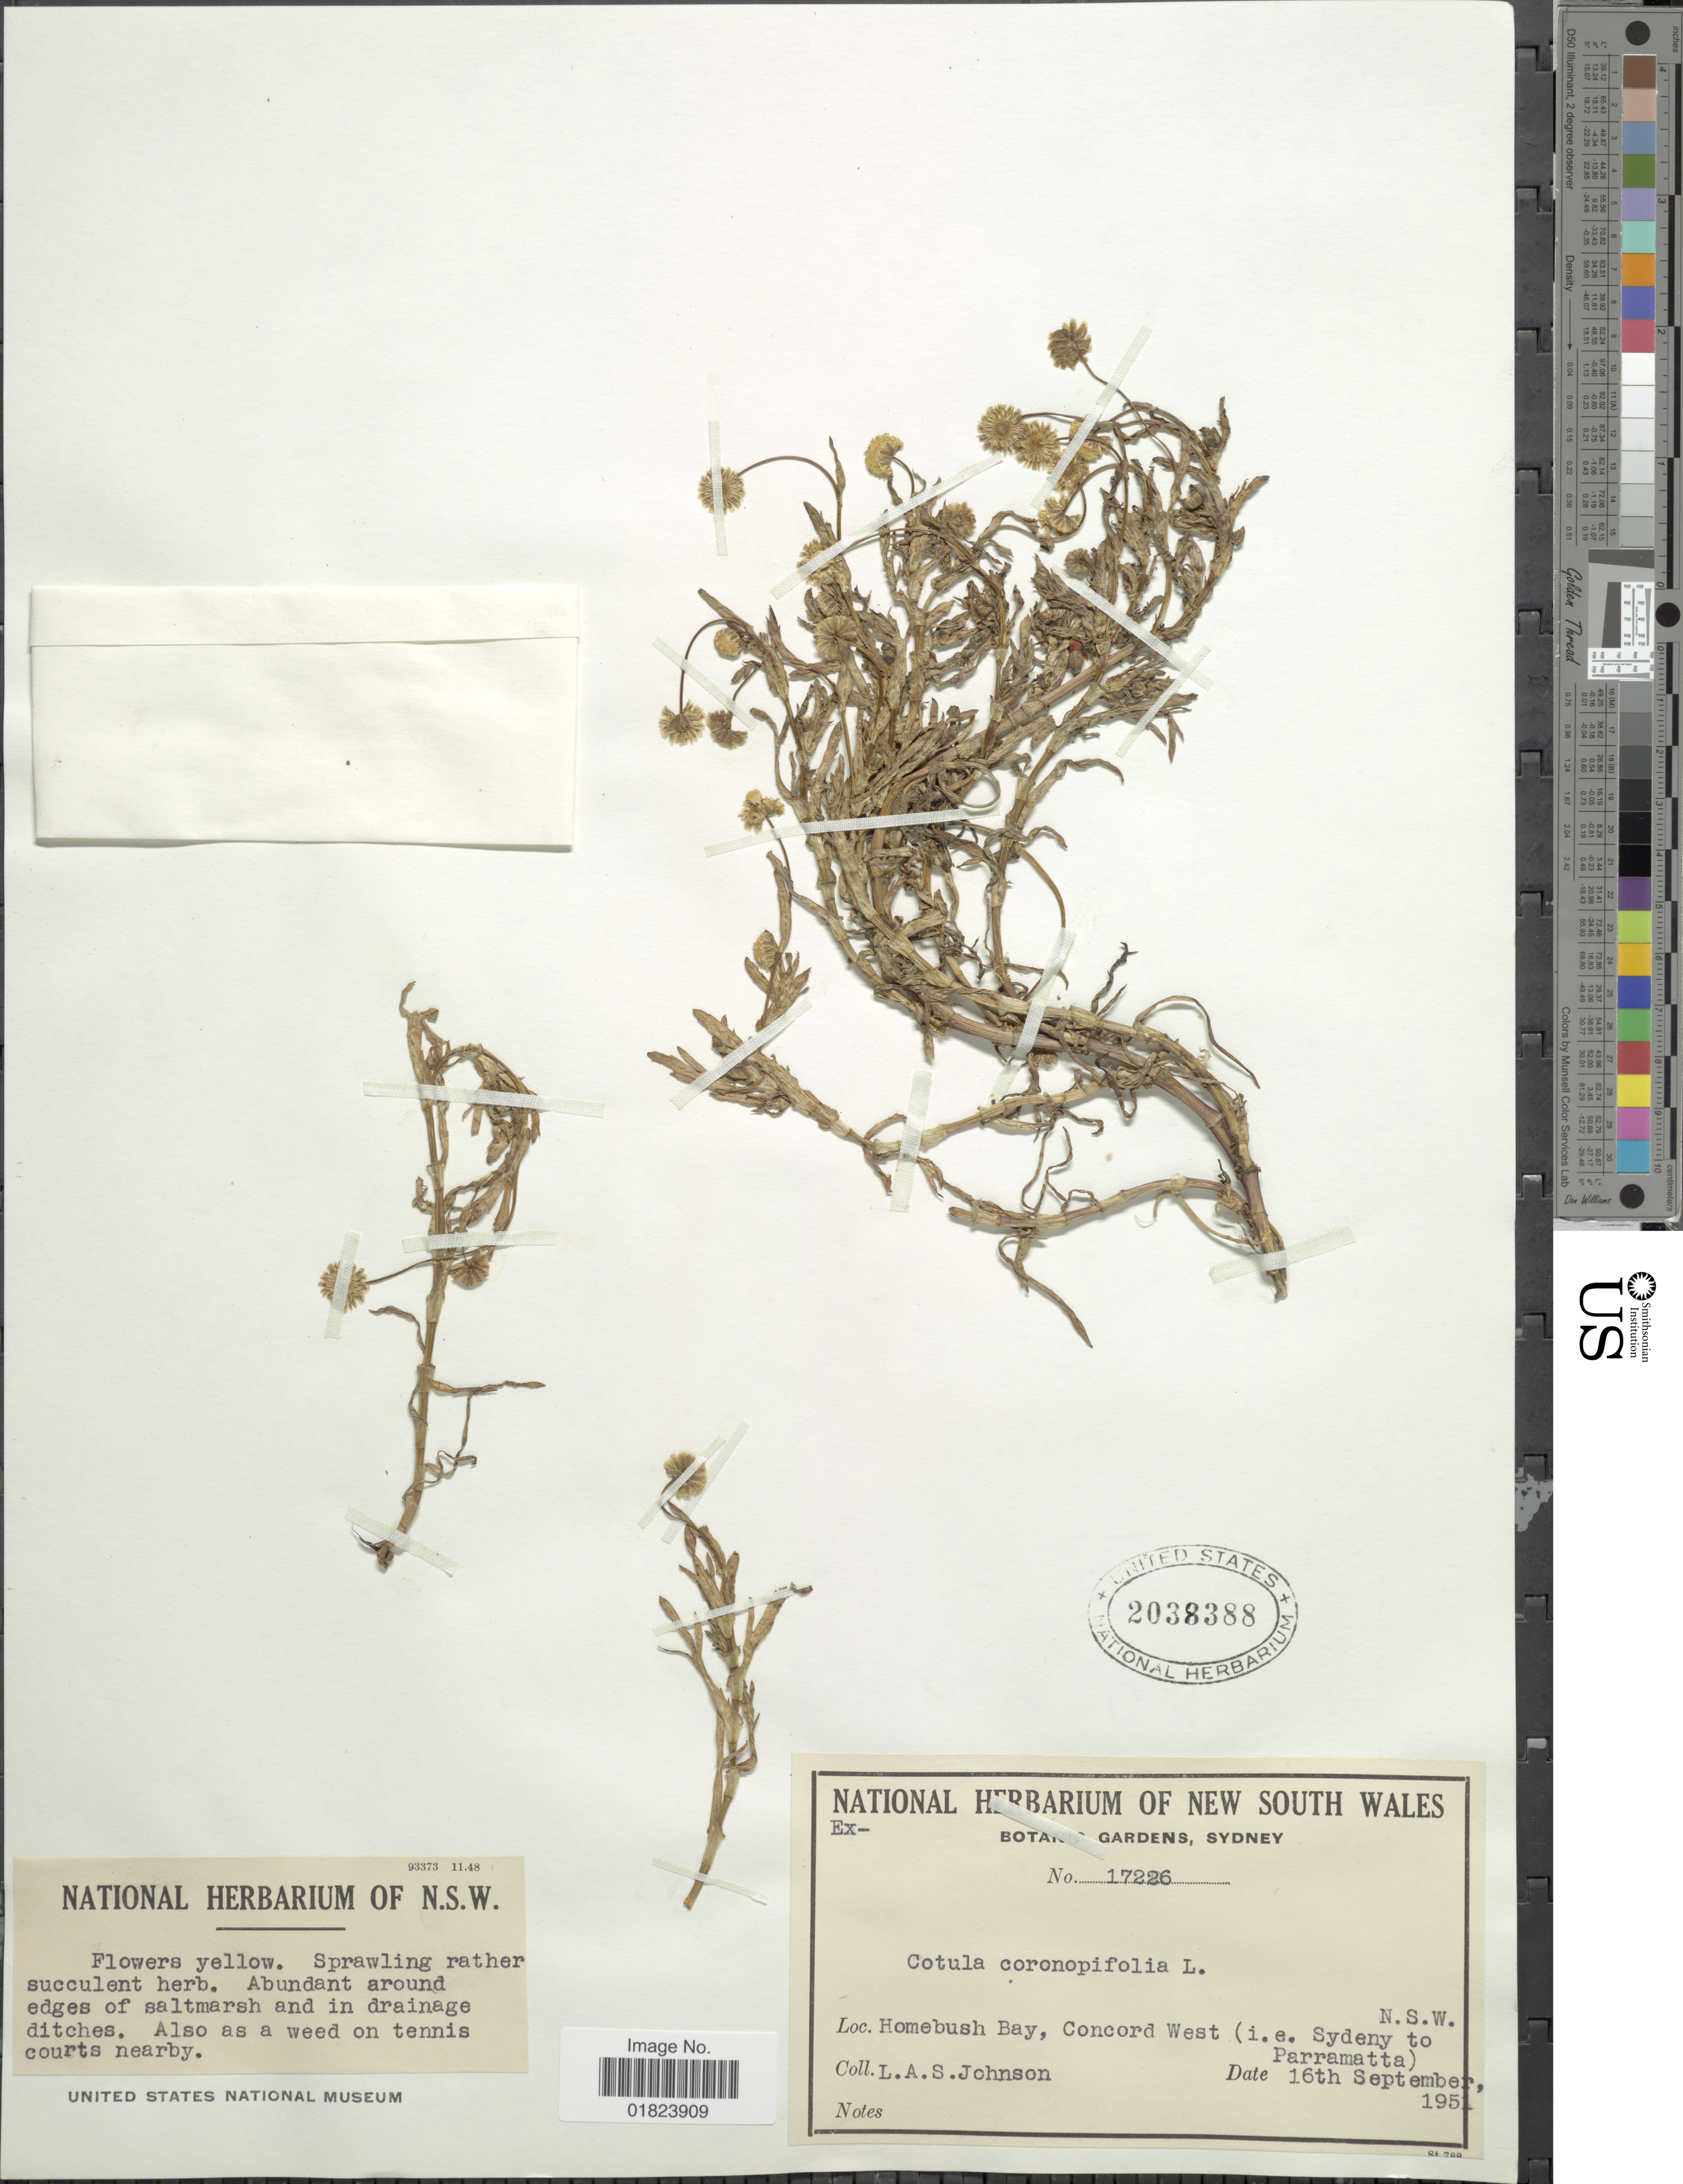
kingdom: Plantae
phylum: Tracheophyta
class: Magnoliopsida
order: Asterales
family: Asteraceae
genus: Cotula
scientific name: Cotula coronopifolia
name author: L.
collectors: L. A. S. Johnson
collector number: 17226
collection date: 1951-09-16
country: Australia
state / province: New South Wales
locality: Homebush Bay, Concord West (i.e. Sydeny to Parramatta).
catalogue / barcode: US 2038388